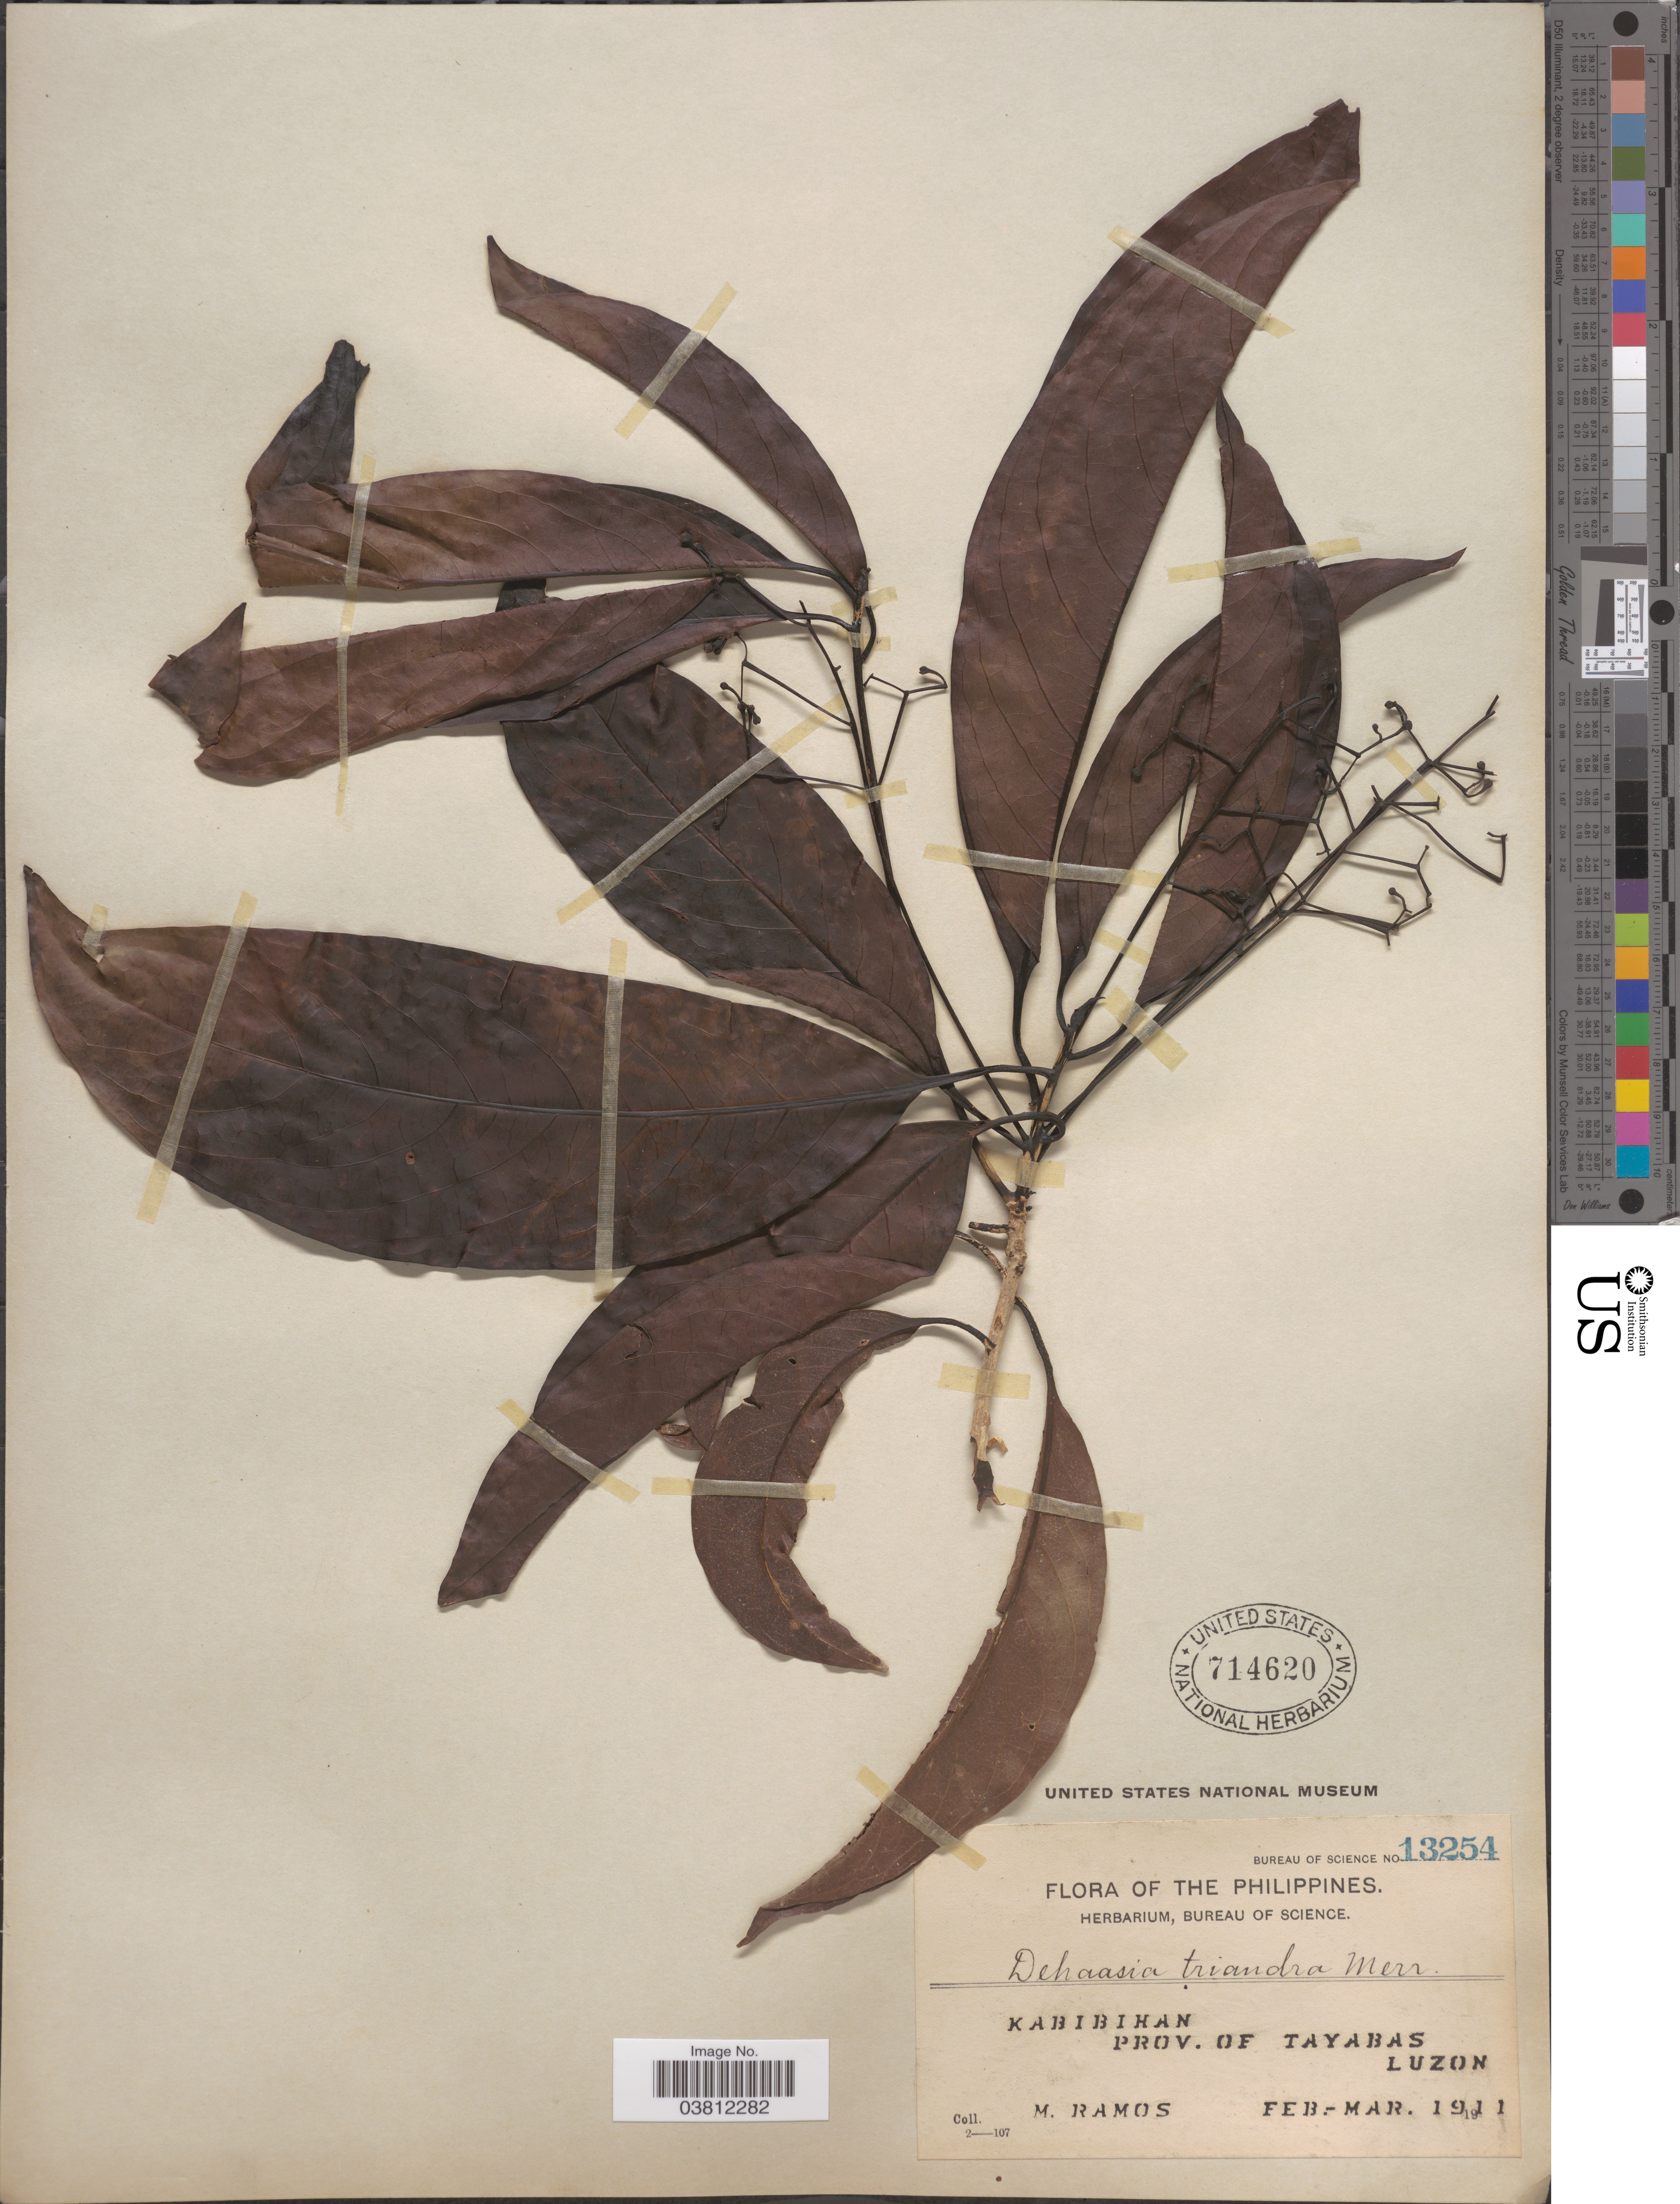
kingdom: Plantae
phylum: Tracheophyta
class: Magnoliopsida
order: Laurales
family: Lauraceae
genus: Dehaasia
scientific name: Dehaasia triandra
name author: Merr.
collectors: M. Ramos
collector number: Bureau of Science 13254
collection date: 1911-02/1911-03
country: Philippines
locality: Kabibihan. Prov. of Tayabas. Luzon.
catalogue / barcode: US 714620